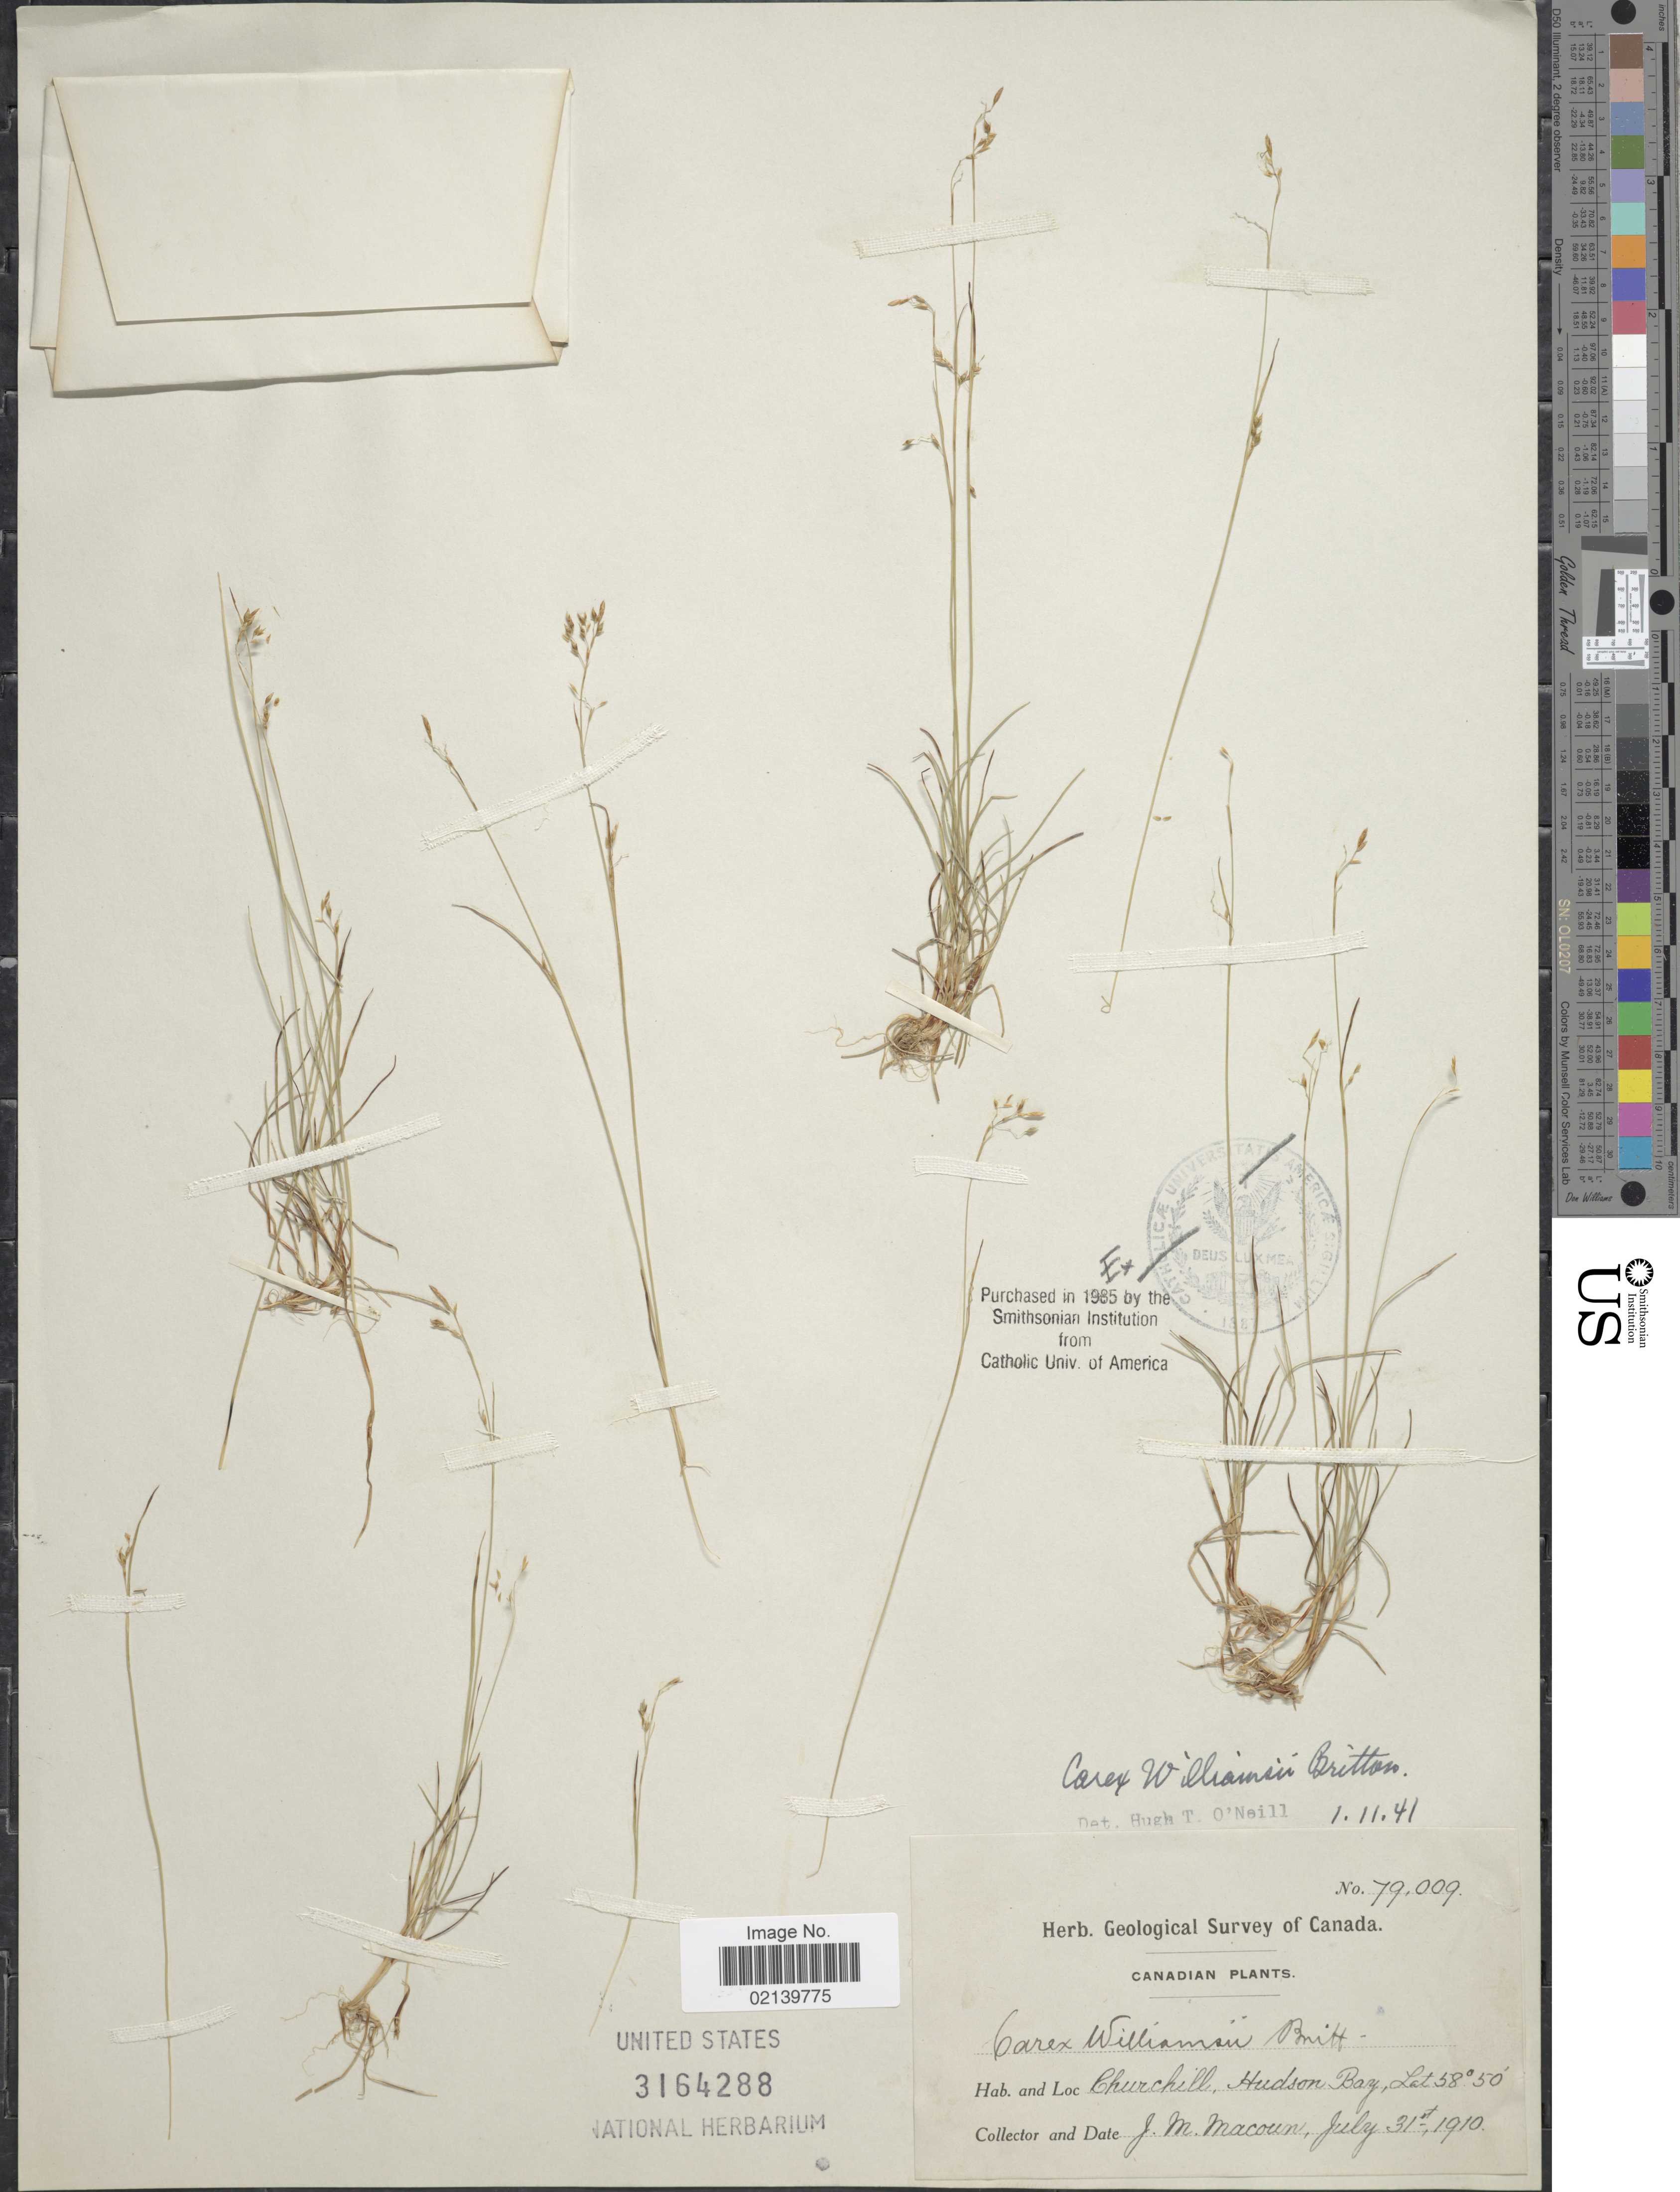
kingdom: Plantae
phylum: Tracheophyta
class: Liliopsida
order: Poales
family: Cyperaceae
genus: Carex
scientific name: Carex williamsii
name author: Britton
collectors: J. M. Macoun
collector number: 79009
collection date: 1910-07-31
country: Canada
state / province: Manitoba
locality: Churchill, Hudson Bay.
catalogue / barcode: US 3164288